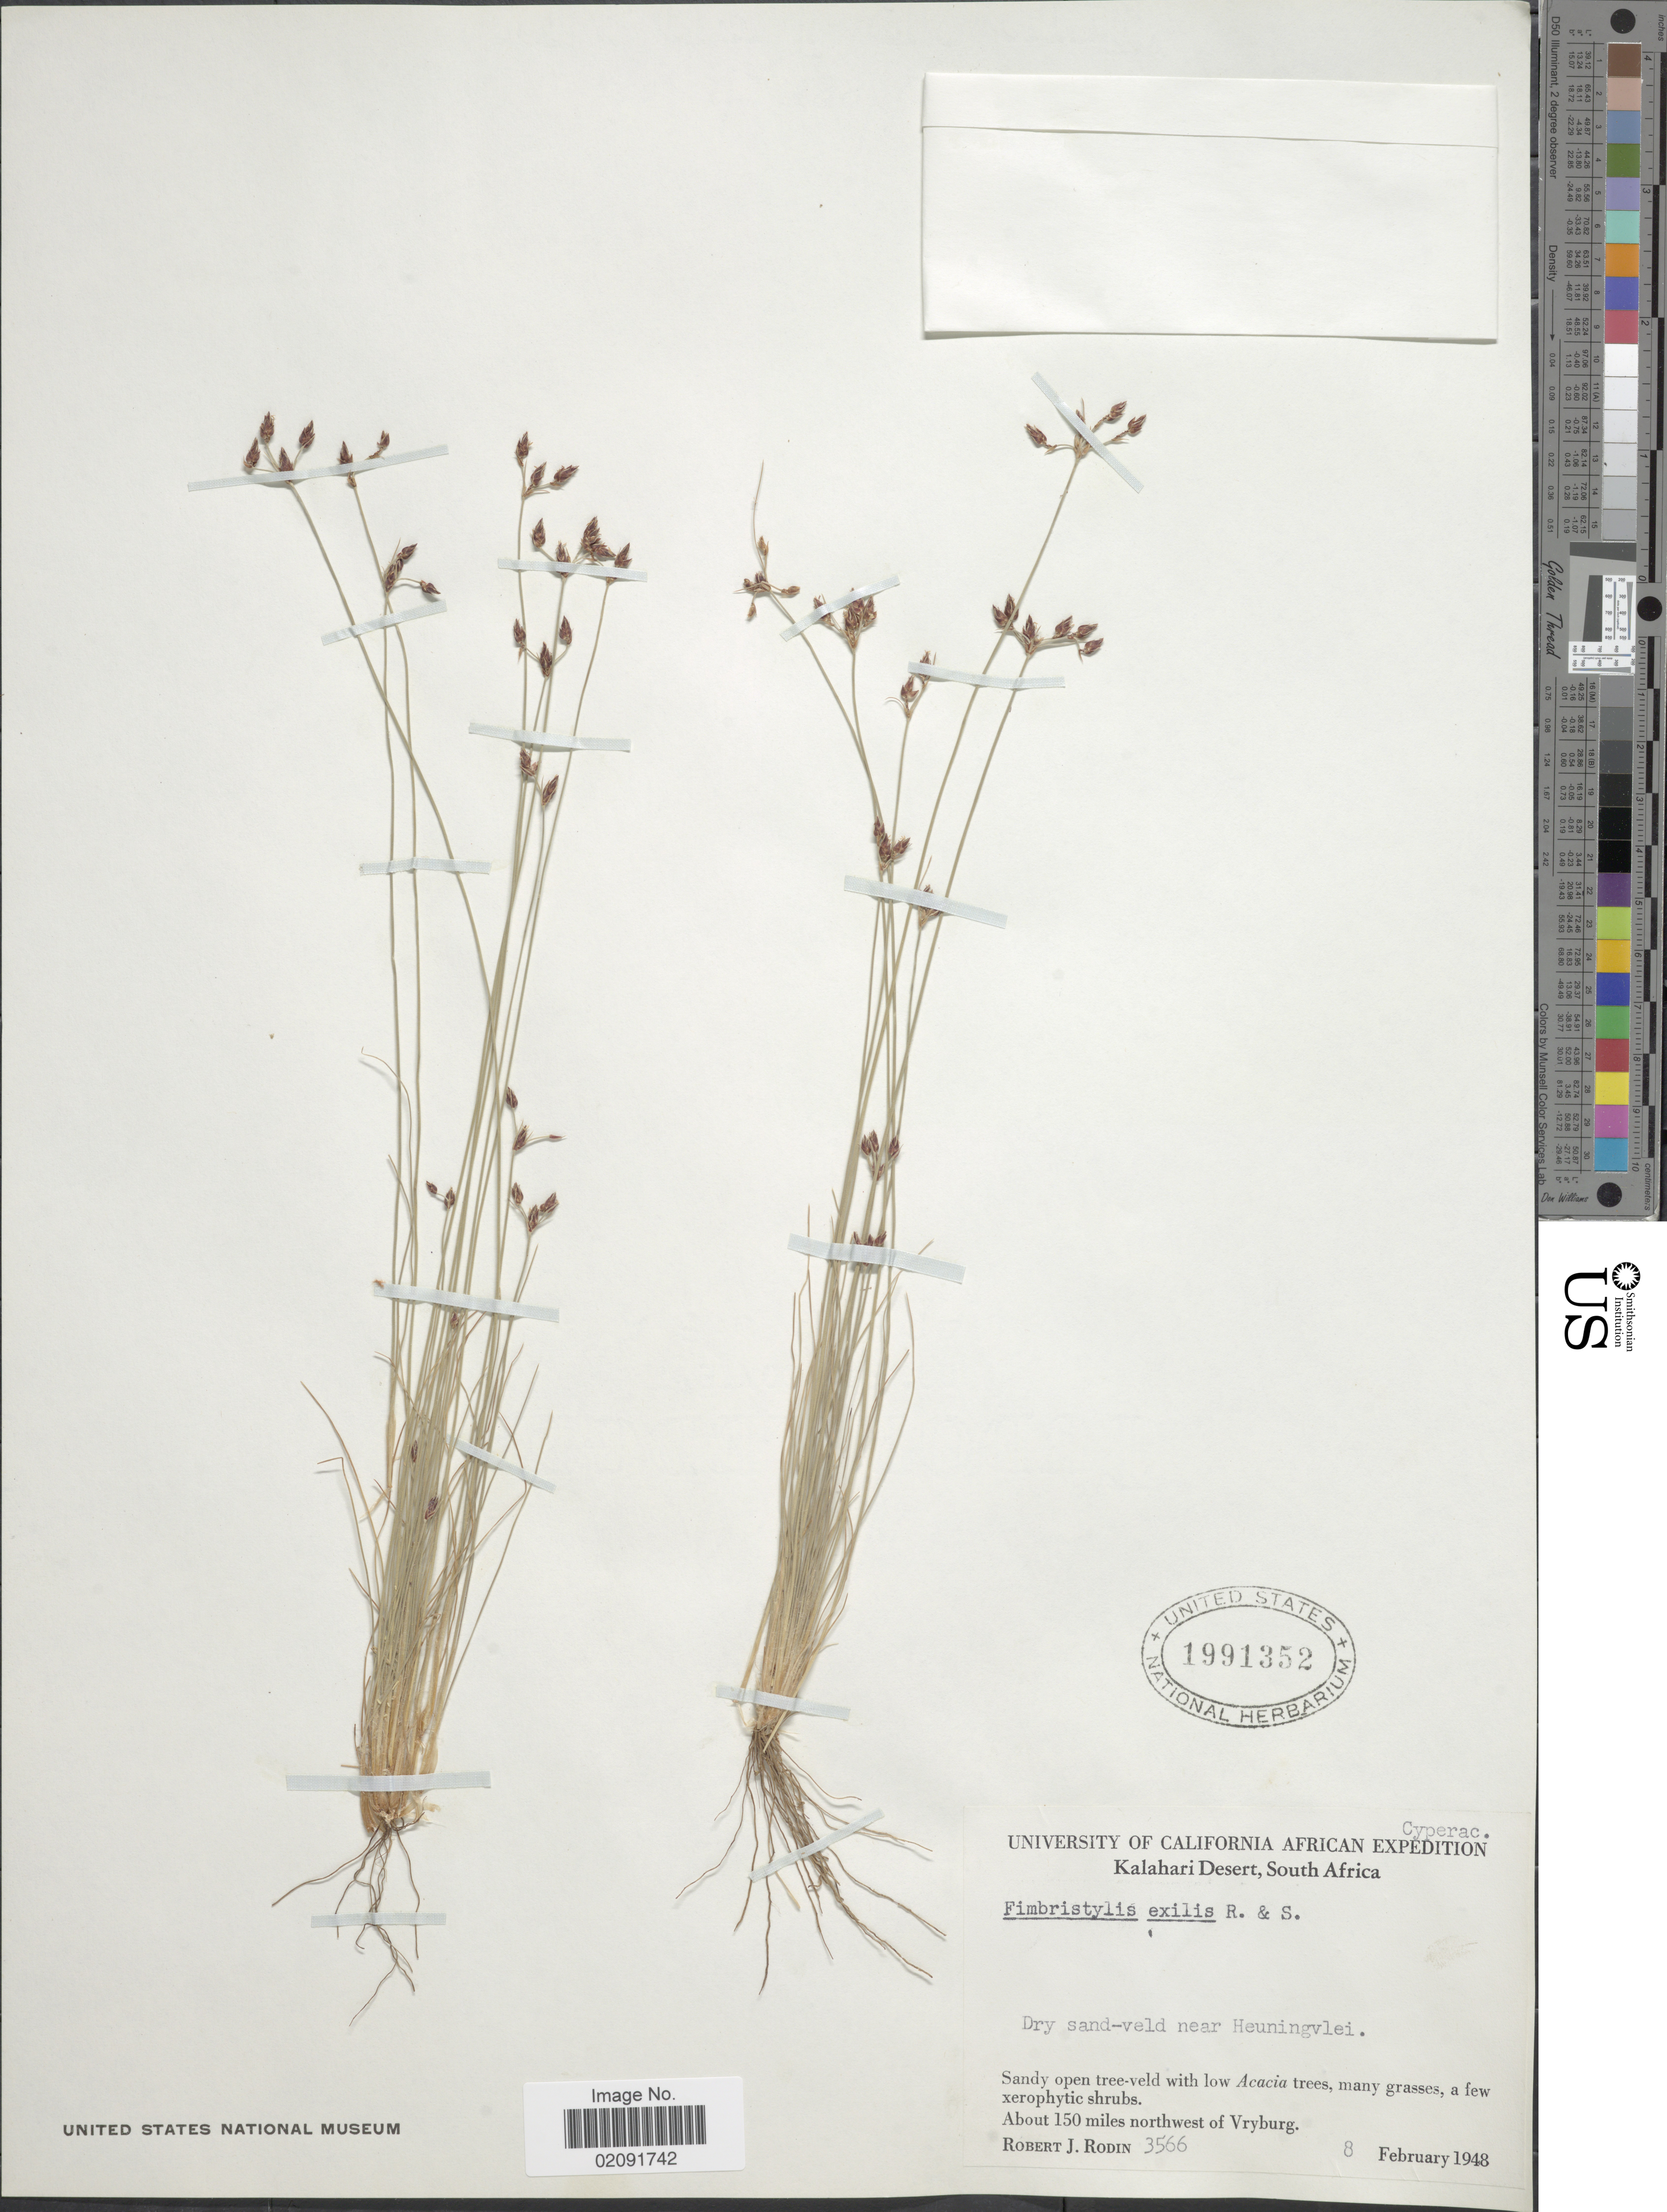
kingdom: Plantae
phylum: Tracheophyta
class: Liliopsida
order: Poales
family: Cyperaceae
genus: Bulbostylis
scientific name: Bulbostylis hispidula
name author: (Vahl) R.W. Haines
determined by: Strong, Mark T., (BOT), Smithsonian Institution - National Museum of Natural History (UNITED STATES)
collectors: R. J. Rodin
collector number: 3566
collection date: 1948-02-08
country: South Africa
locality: Kalahari Desert. About 150 miles northwest of Vryburg. near Heuningvlei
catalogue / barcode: US 1991352